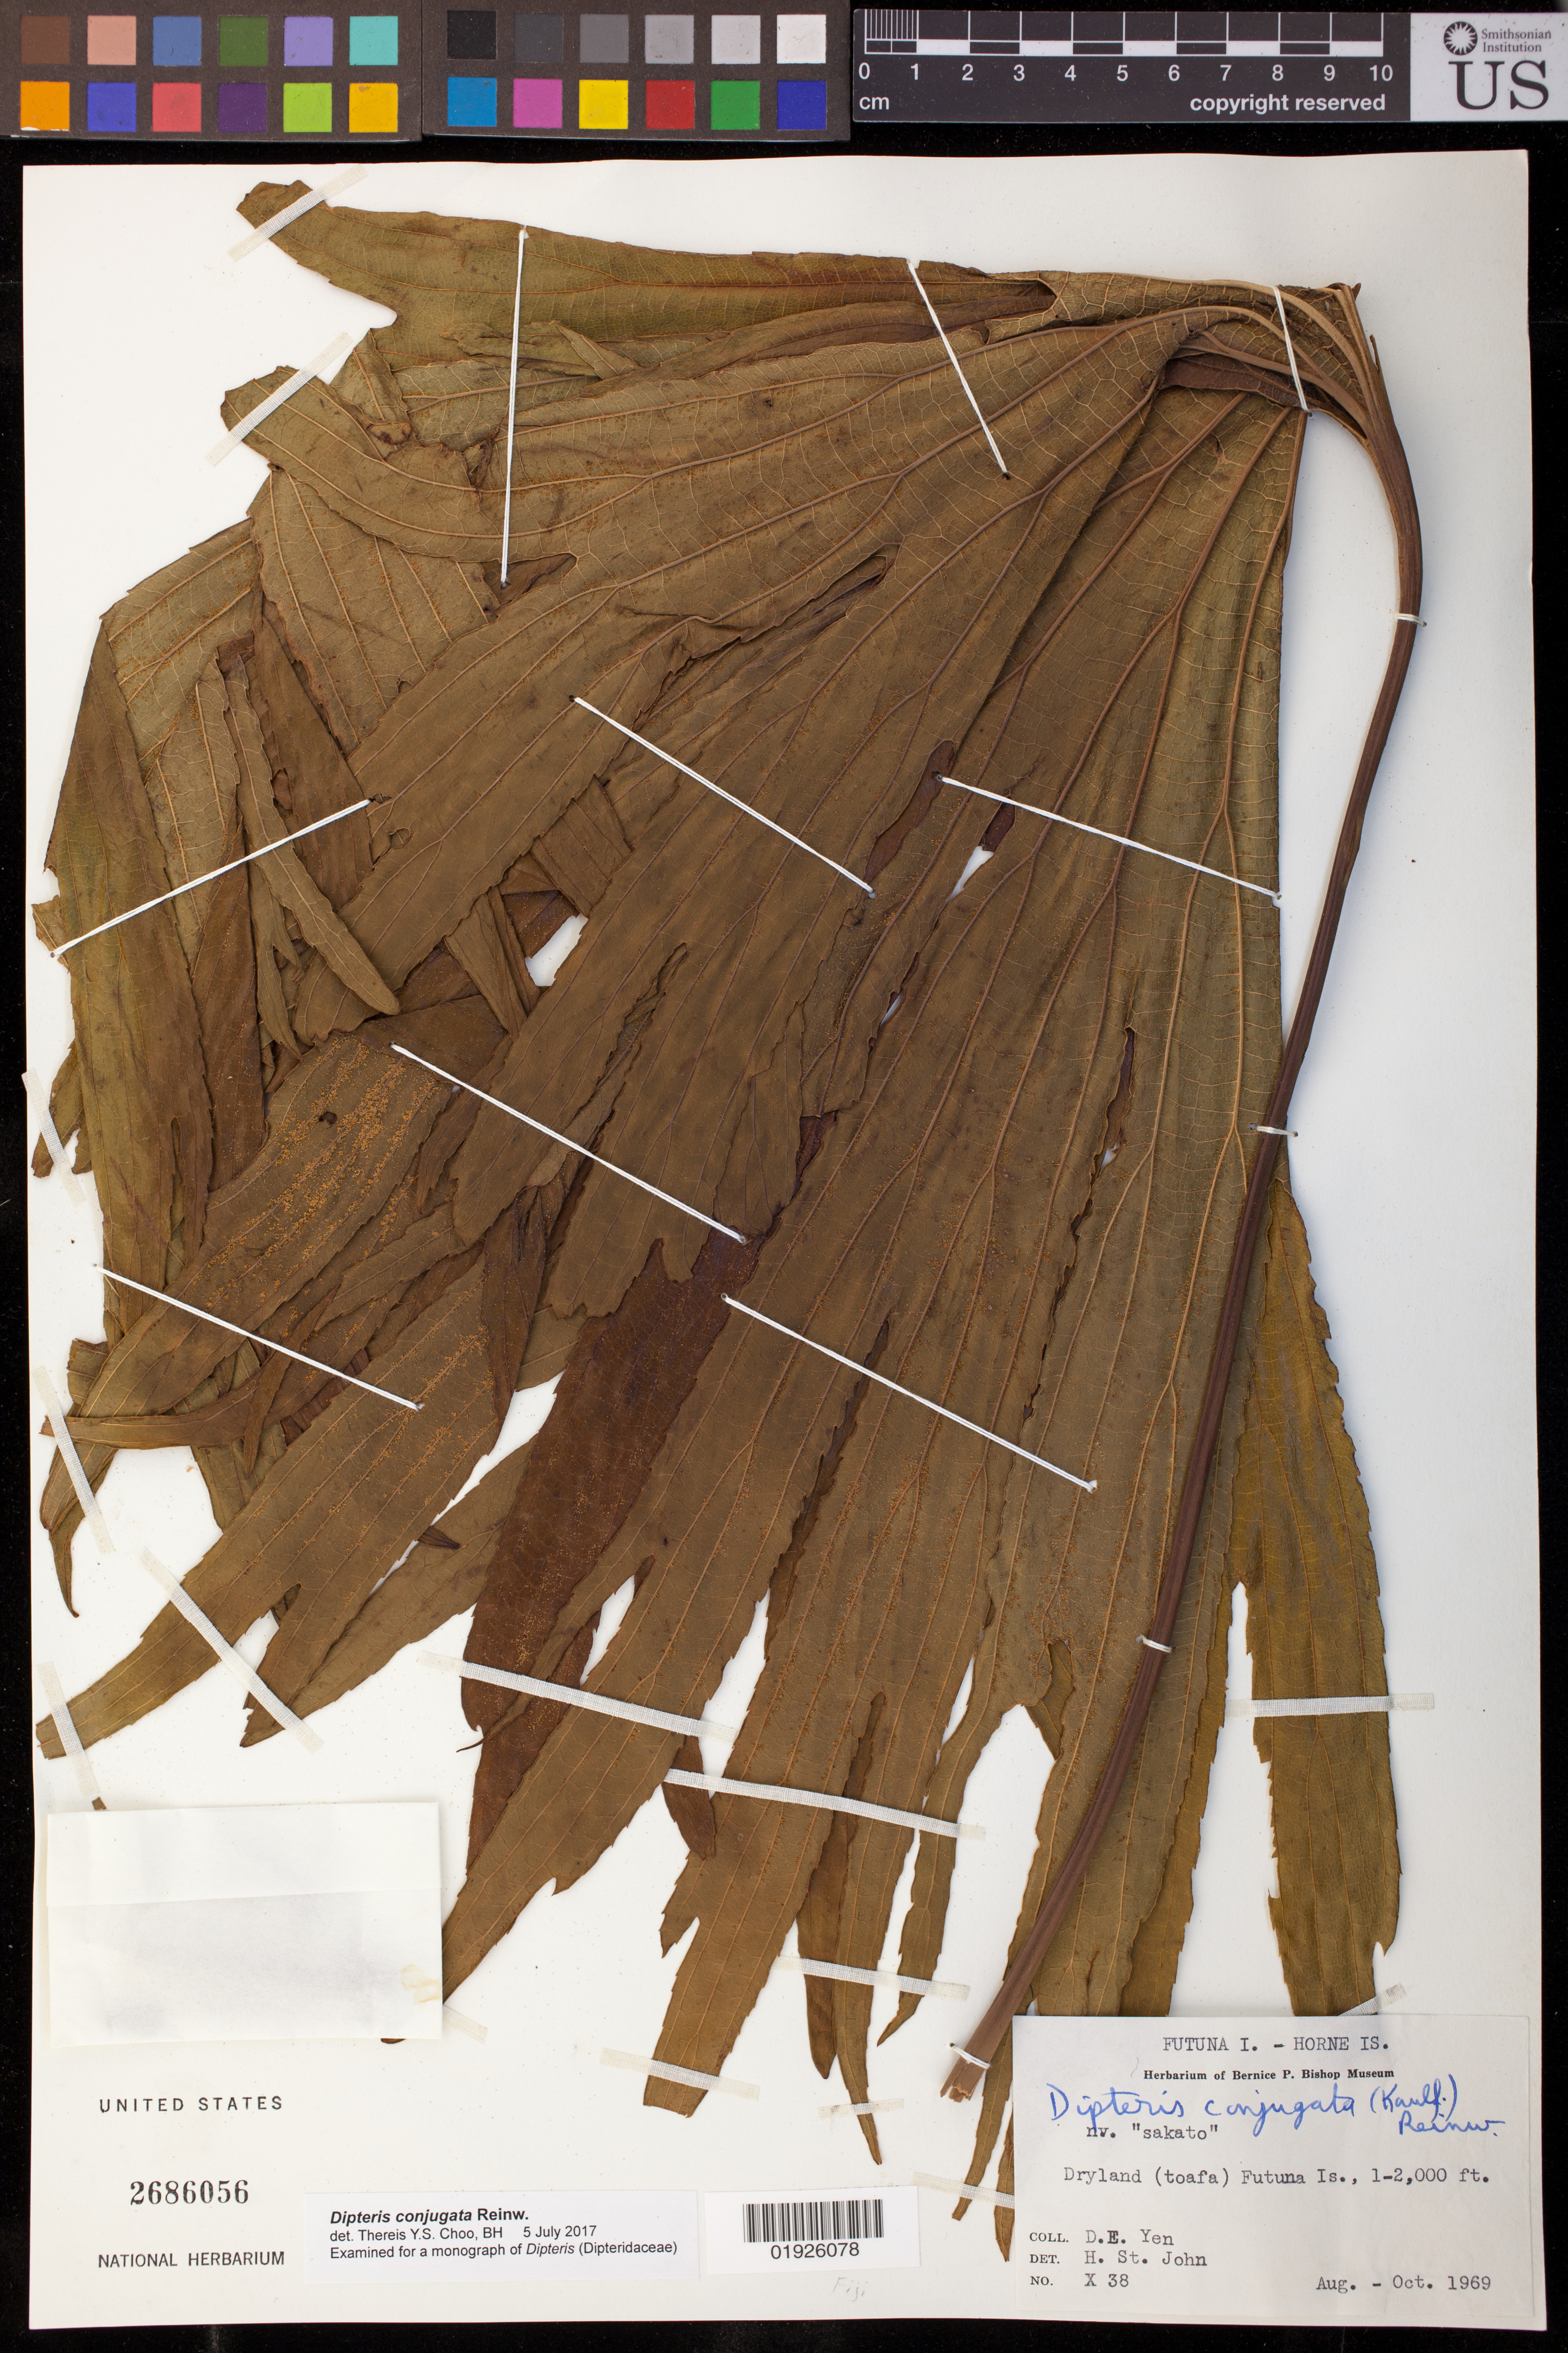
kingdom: Plantae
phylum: Tracheophyta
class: Polypodiopsida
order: Gleicheniales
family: Dipteridaceae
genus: Dipteris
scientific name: Dipteris conjugata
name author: Reinw.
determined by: Choo, Thereis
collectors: D. Yen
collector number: X38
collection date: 1969-08/1969-10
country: Wallis and Futuna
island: Futuna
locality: Futuna I.- Horne Is.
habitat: Dryland (toafa)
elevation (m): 1000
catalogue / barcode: US 2686056